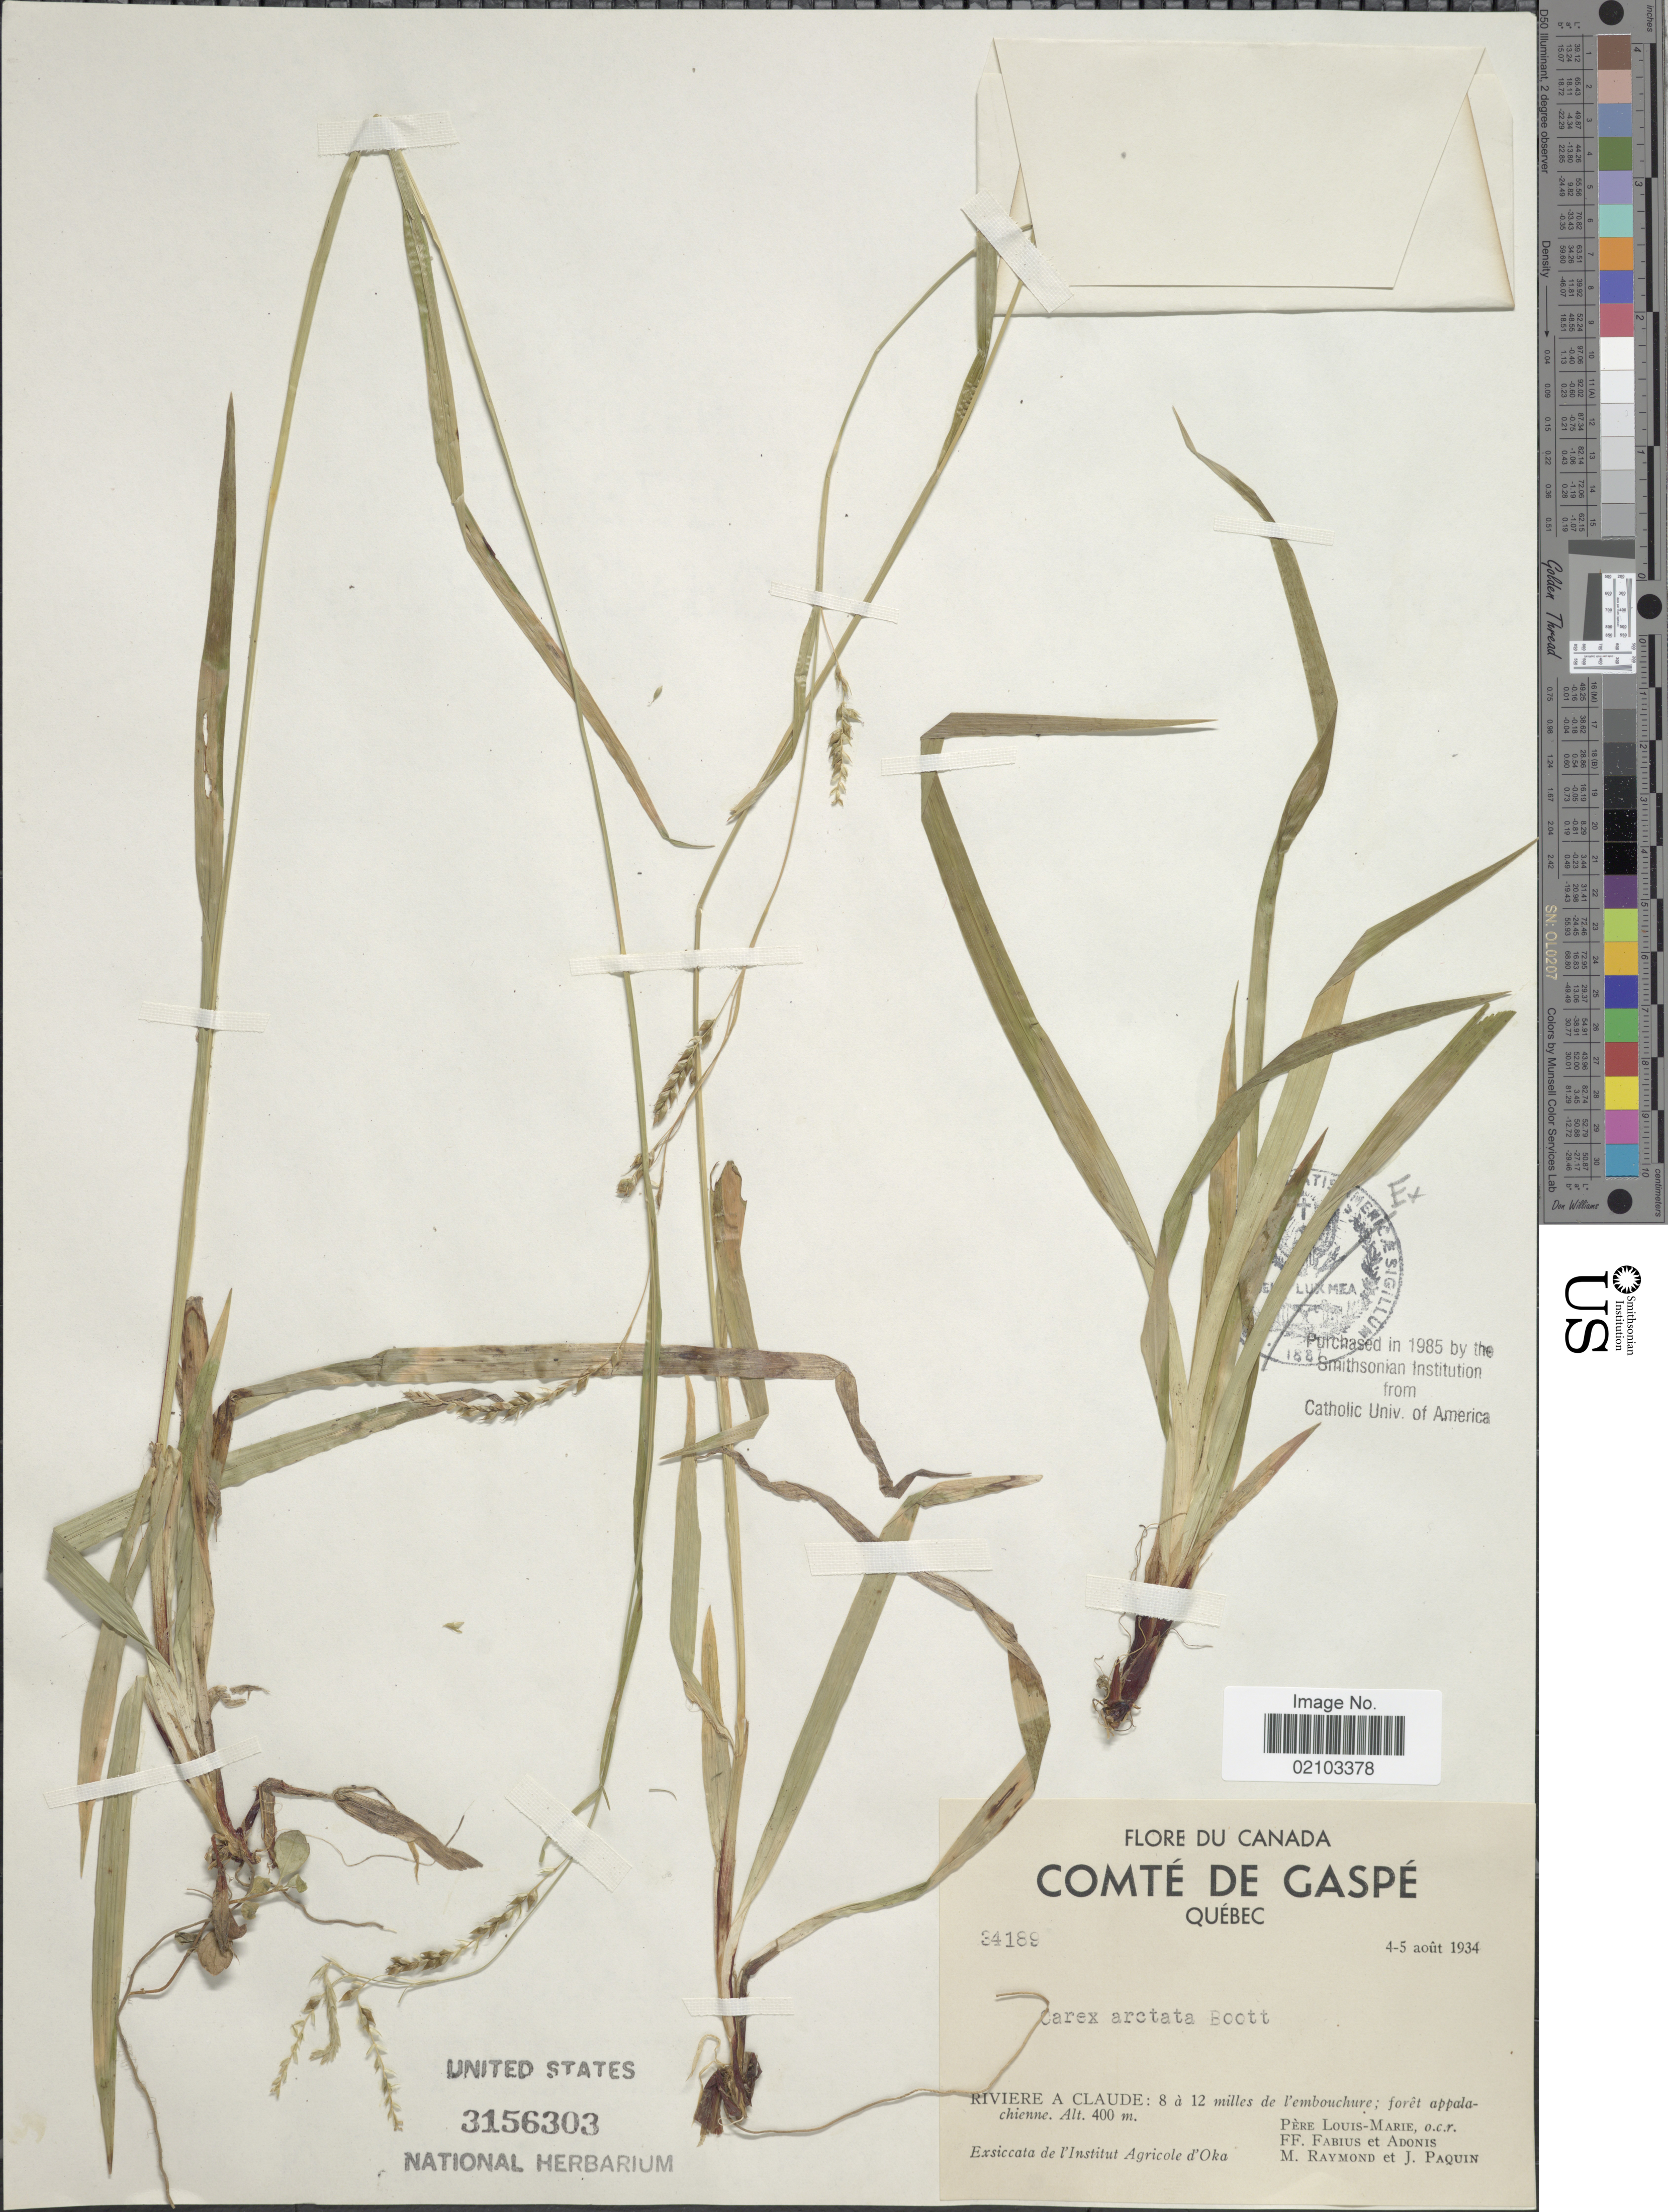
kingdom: Plantae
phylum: Tracheophyta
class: Liliopsida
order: Poales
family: Cyperaceae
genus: Carex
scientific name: Carex arctata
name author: Boott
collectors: L.-M. LaLonde, B. Fabius, Adonis, M. Raymond & J. Paquin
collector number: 34189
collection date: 1934-08-04/1934-08-05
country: Canada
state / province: Quebec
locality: Comte de Gaspe. Riviere a Claude: 8 a 12 miles de l'embouchure; foret appalachienne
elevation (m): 400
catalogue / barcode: US 3156303